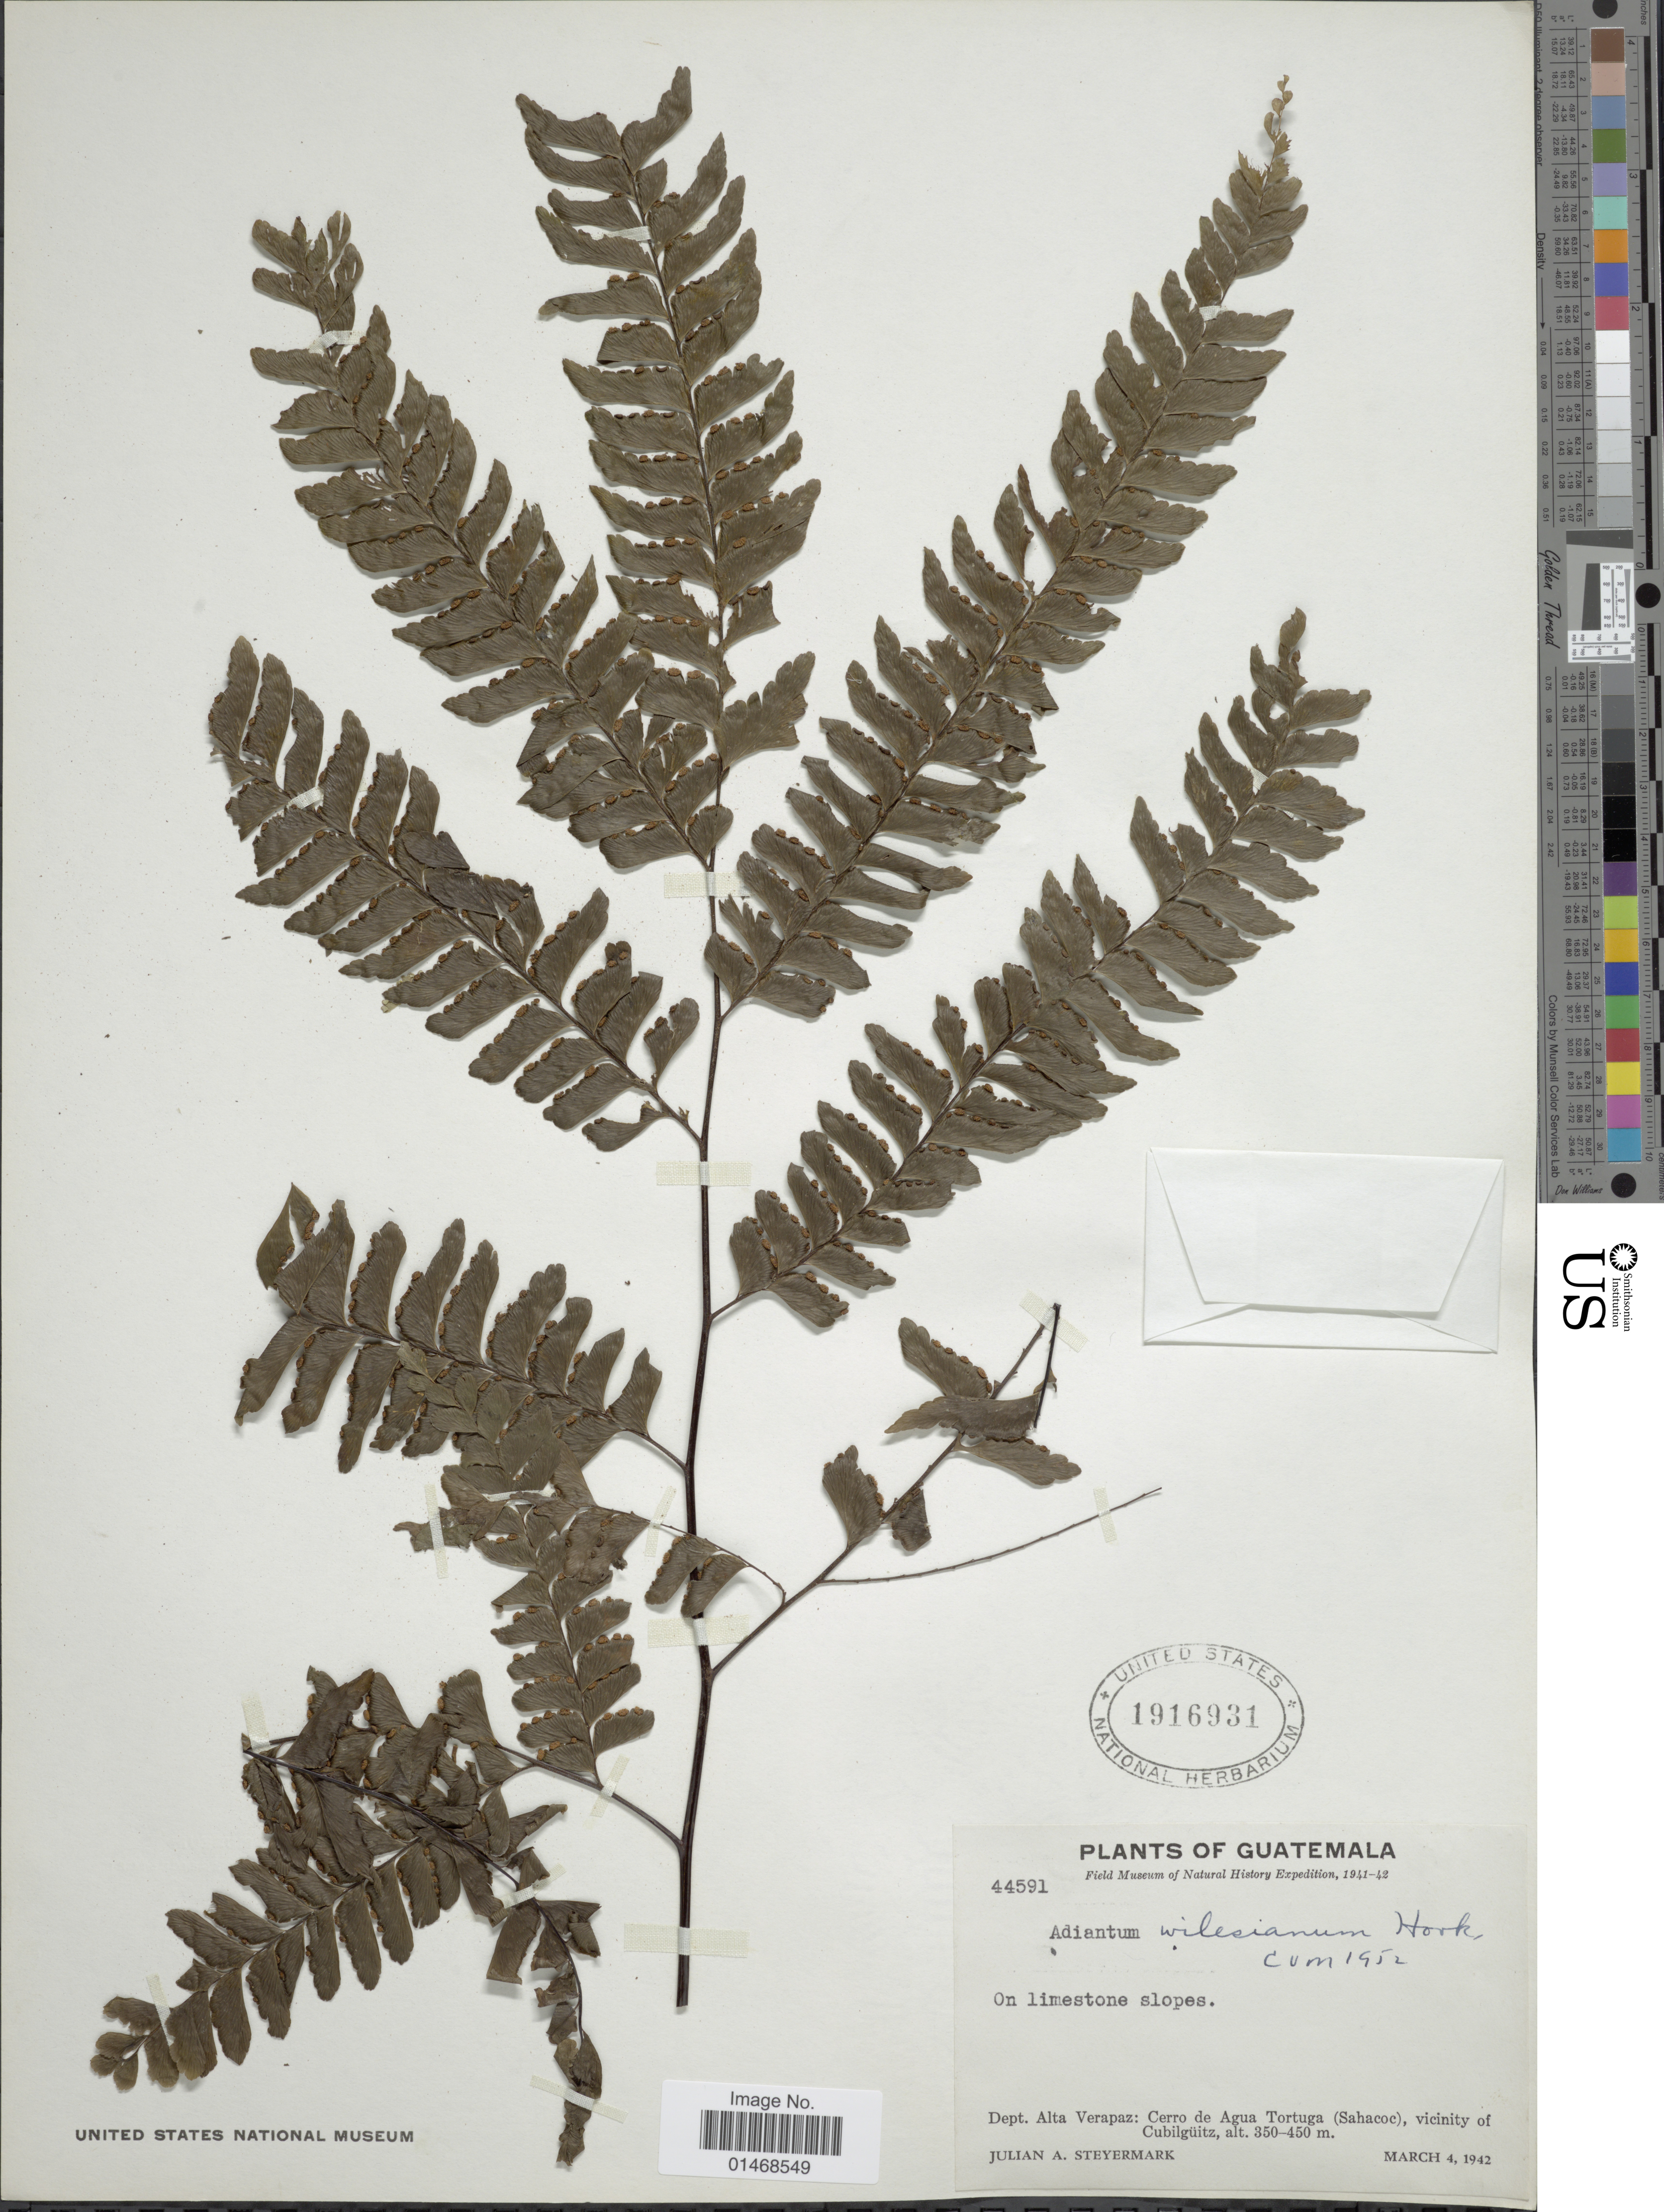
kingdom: Plantae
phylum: Tracheophyta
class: Polypodiopsida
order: Polypodiales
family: Pteridaceae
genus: Adiantum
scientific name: Adiantum wilesianum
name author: Hook.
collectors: J. Steyermark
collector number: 44591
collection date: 1942-03-04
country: Guatemala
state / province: Alta Verapaz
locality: Dept. Alta Verpaz: Cerro de Agua Tortuga (Sahacoc), vicinity of Cubilgüitz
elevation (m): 350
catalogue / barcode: US 1916931